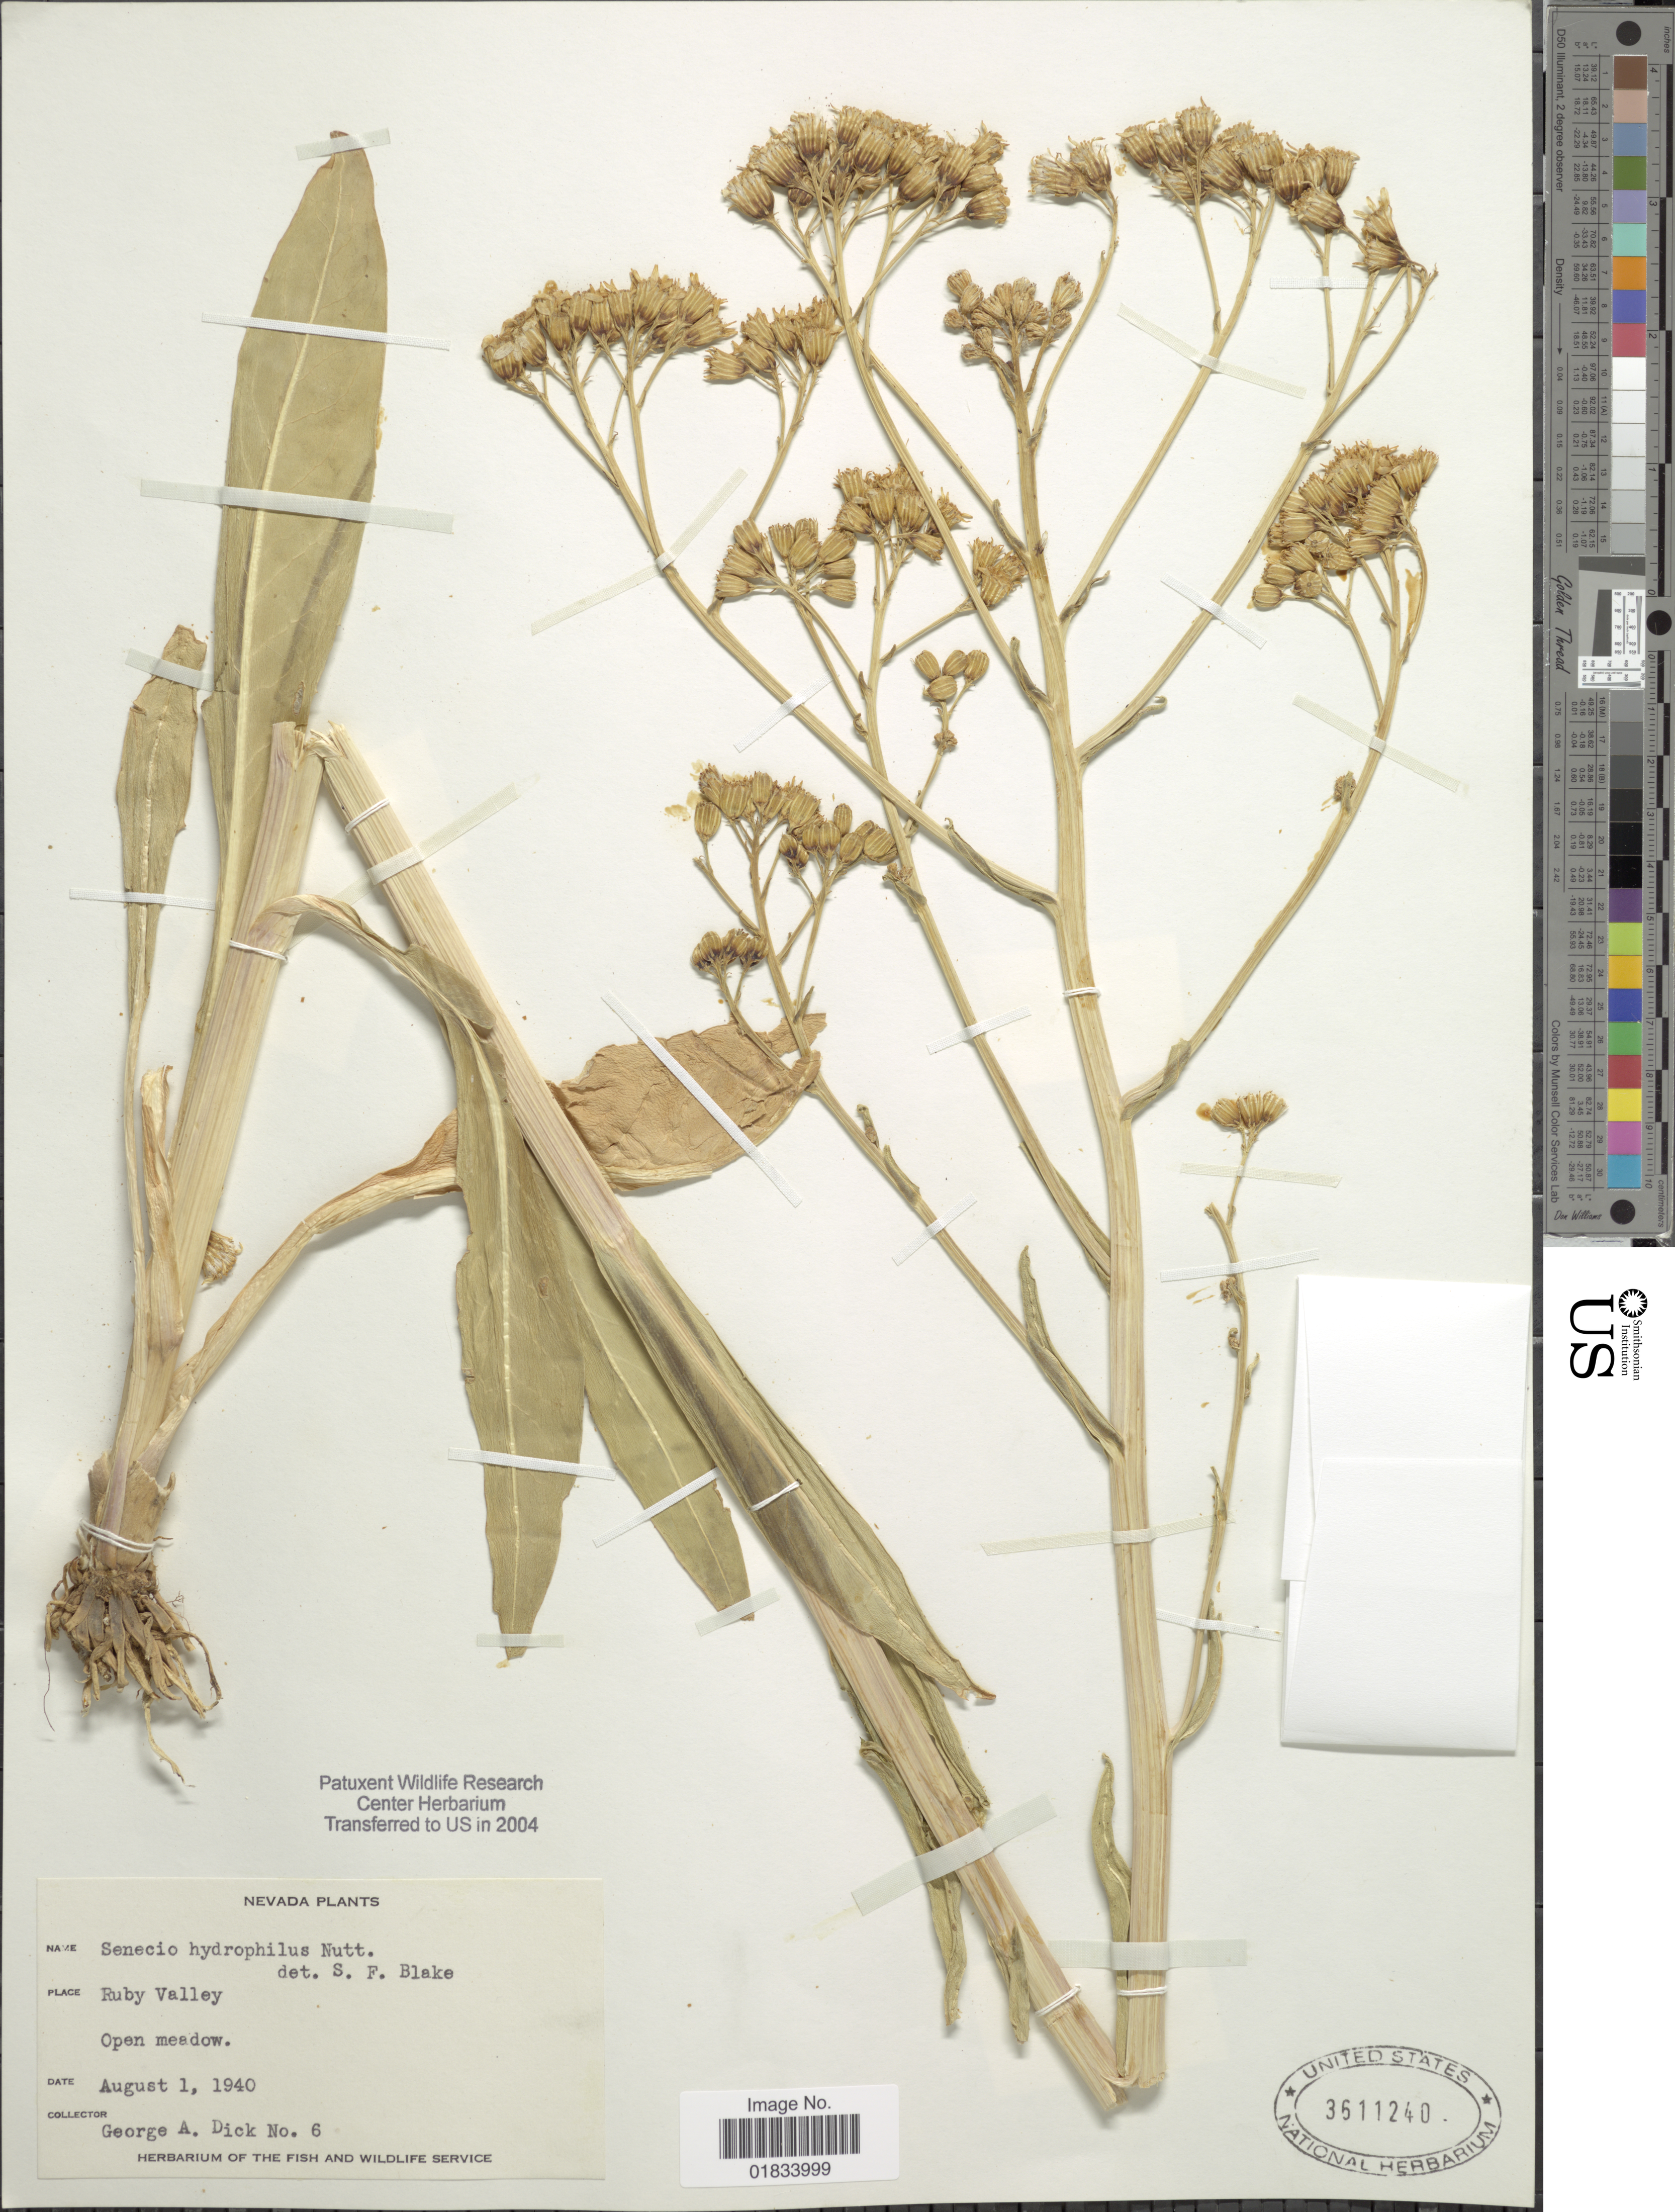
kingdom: Plantae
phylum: Tracheophyta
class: Magnoliopsida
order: Asterales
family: Asteraceae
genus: Senecio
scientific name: Senecio hydrophilus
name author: Nutt.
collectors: G. Dick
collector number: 6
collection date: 1940-08-01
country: United States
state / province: Nevada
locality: Ruby Valley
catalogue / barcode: US 3611240